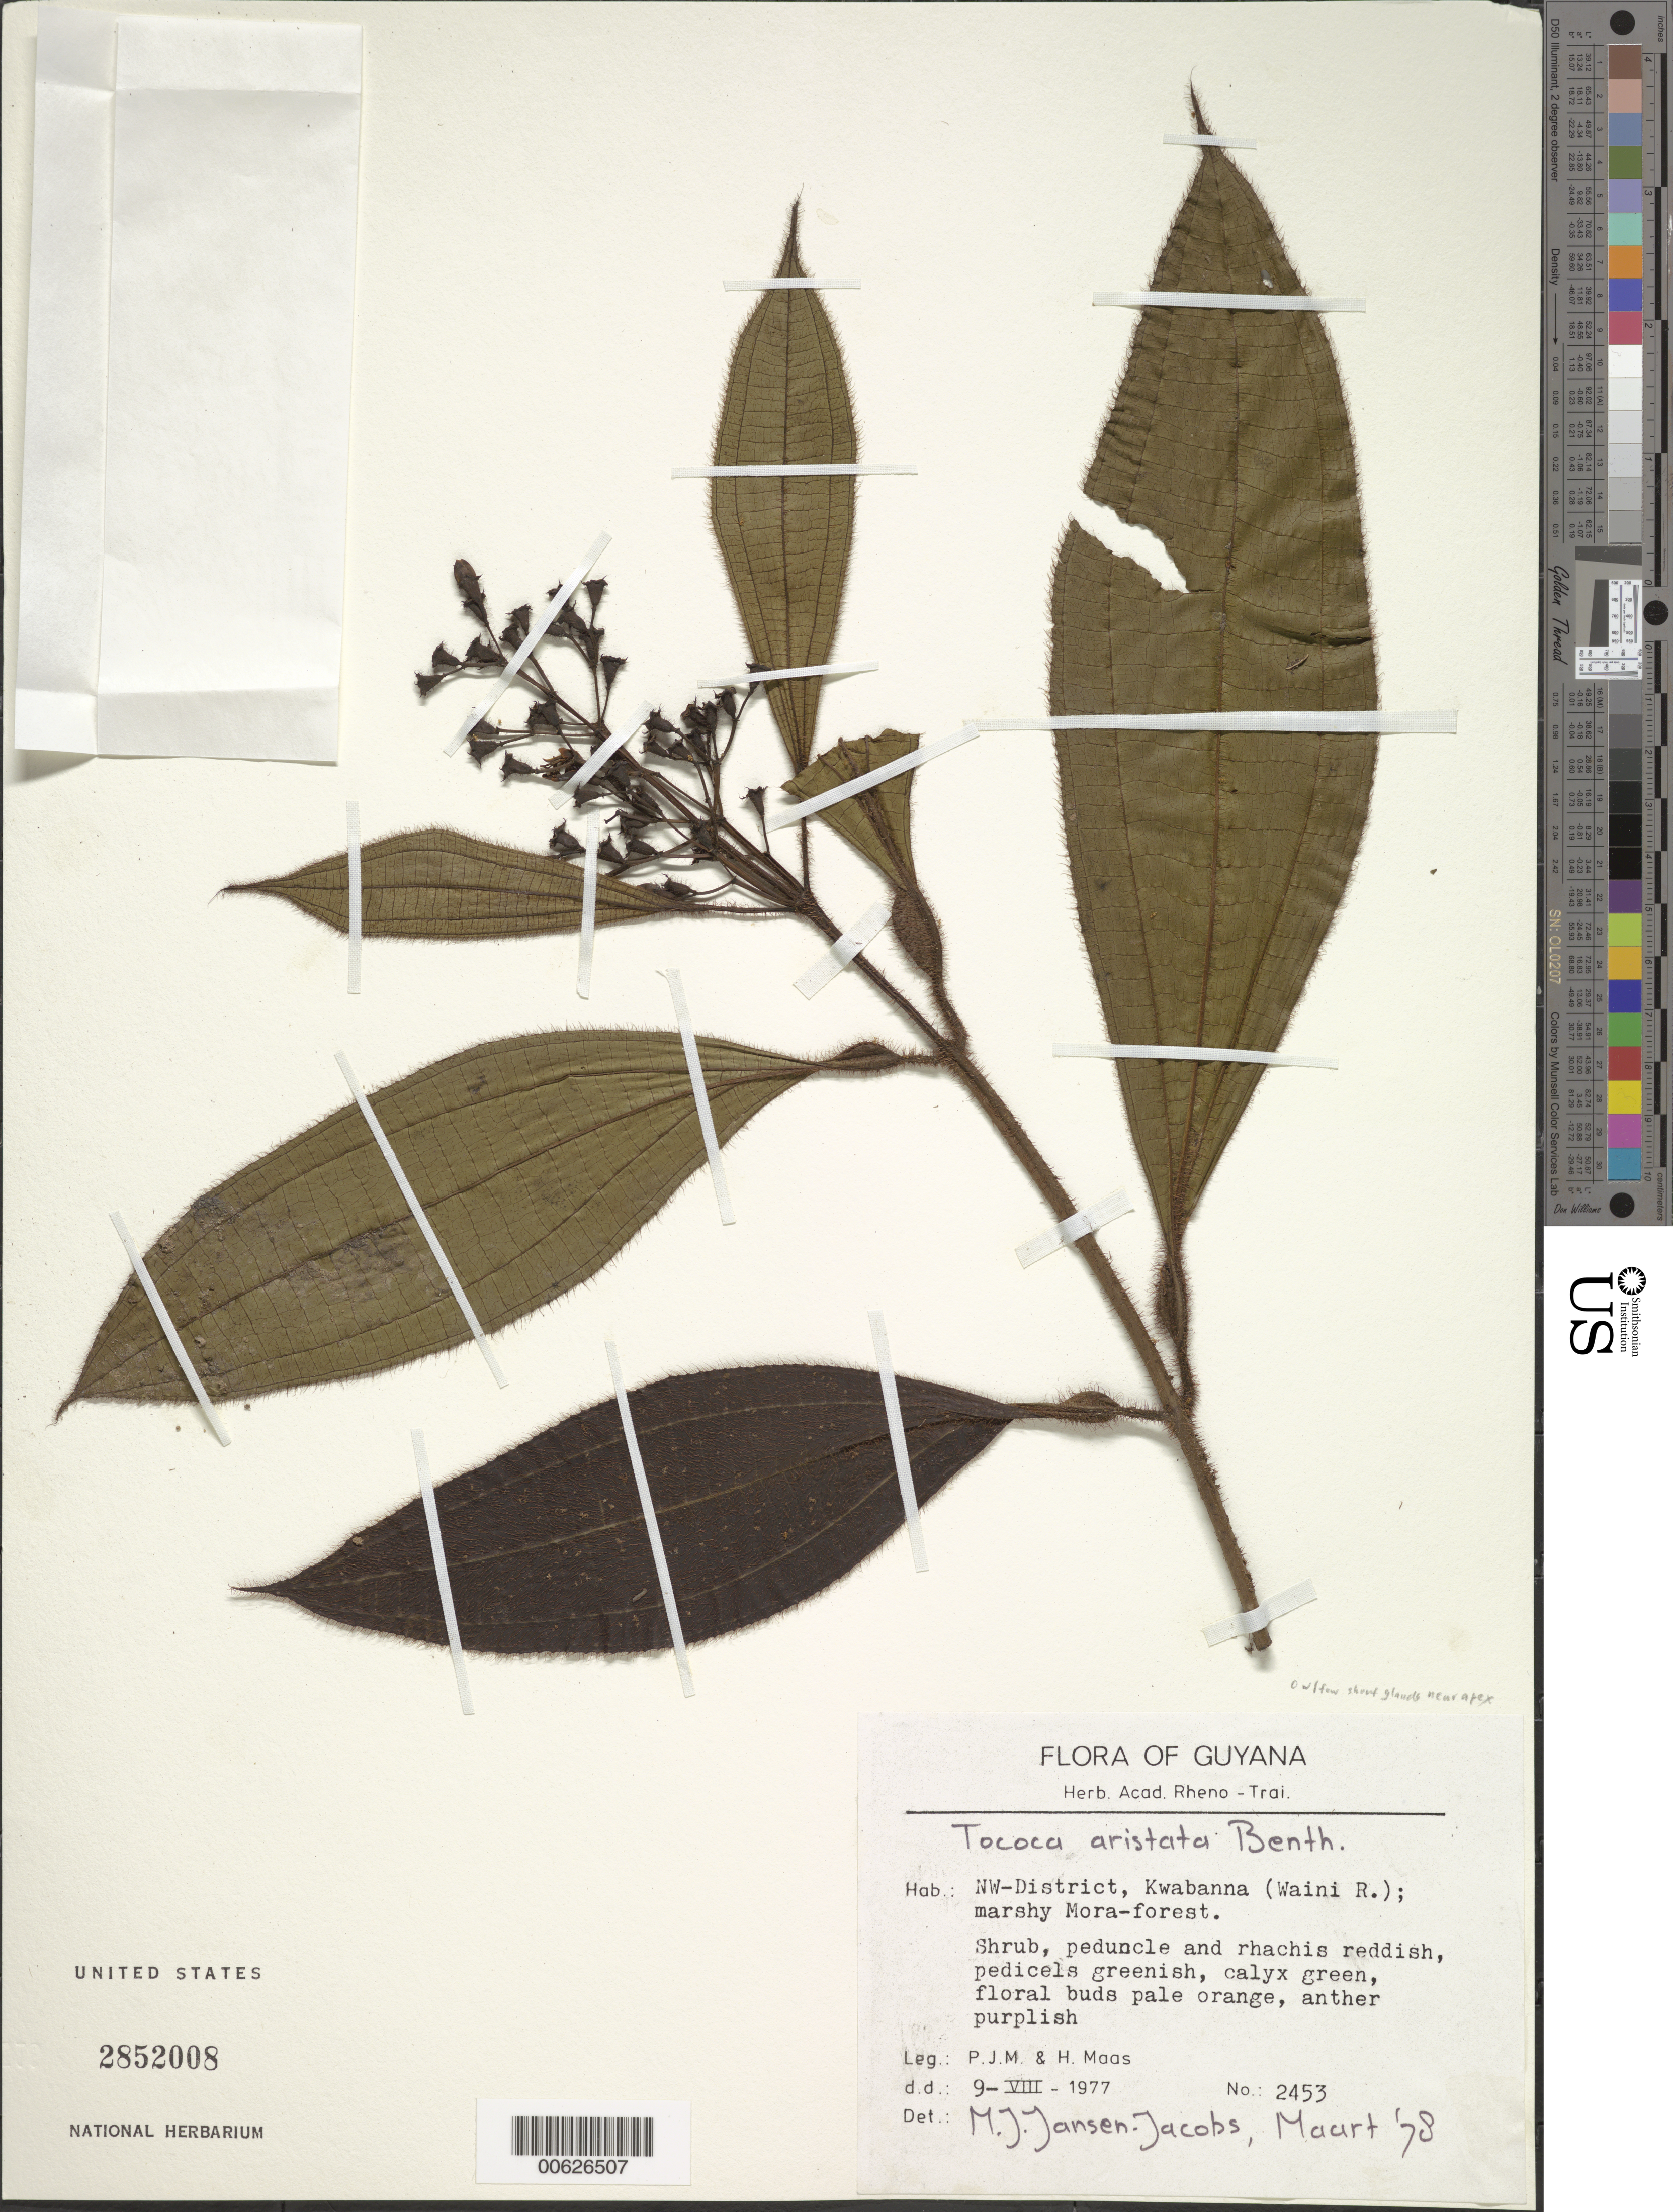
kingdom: Plantae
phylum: Tracheophyta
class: Magnoliopsida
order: Myrtales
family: Melastomataceae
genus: Tococa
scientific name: Tococa aristata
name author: Benth.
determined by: Jansen-Jacobs, M. J., (U), Nationaal Herbarium Nederland, Utrecht University branch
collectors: P. Maas & H. Maas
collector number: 2453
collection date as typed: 9-Aug-77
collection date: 1977-08-09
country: Guyana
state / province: Barima-Waini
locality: Kwebanna, Waini River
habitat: Marshy Mora-forest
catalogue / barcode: US 2852008